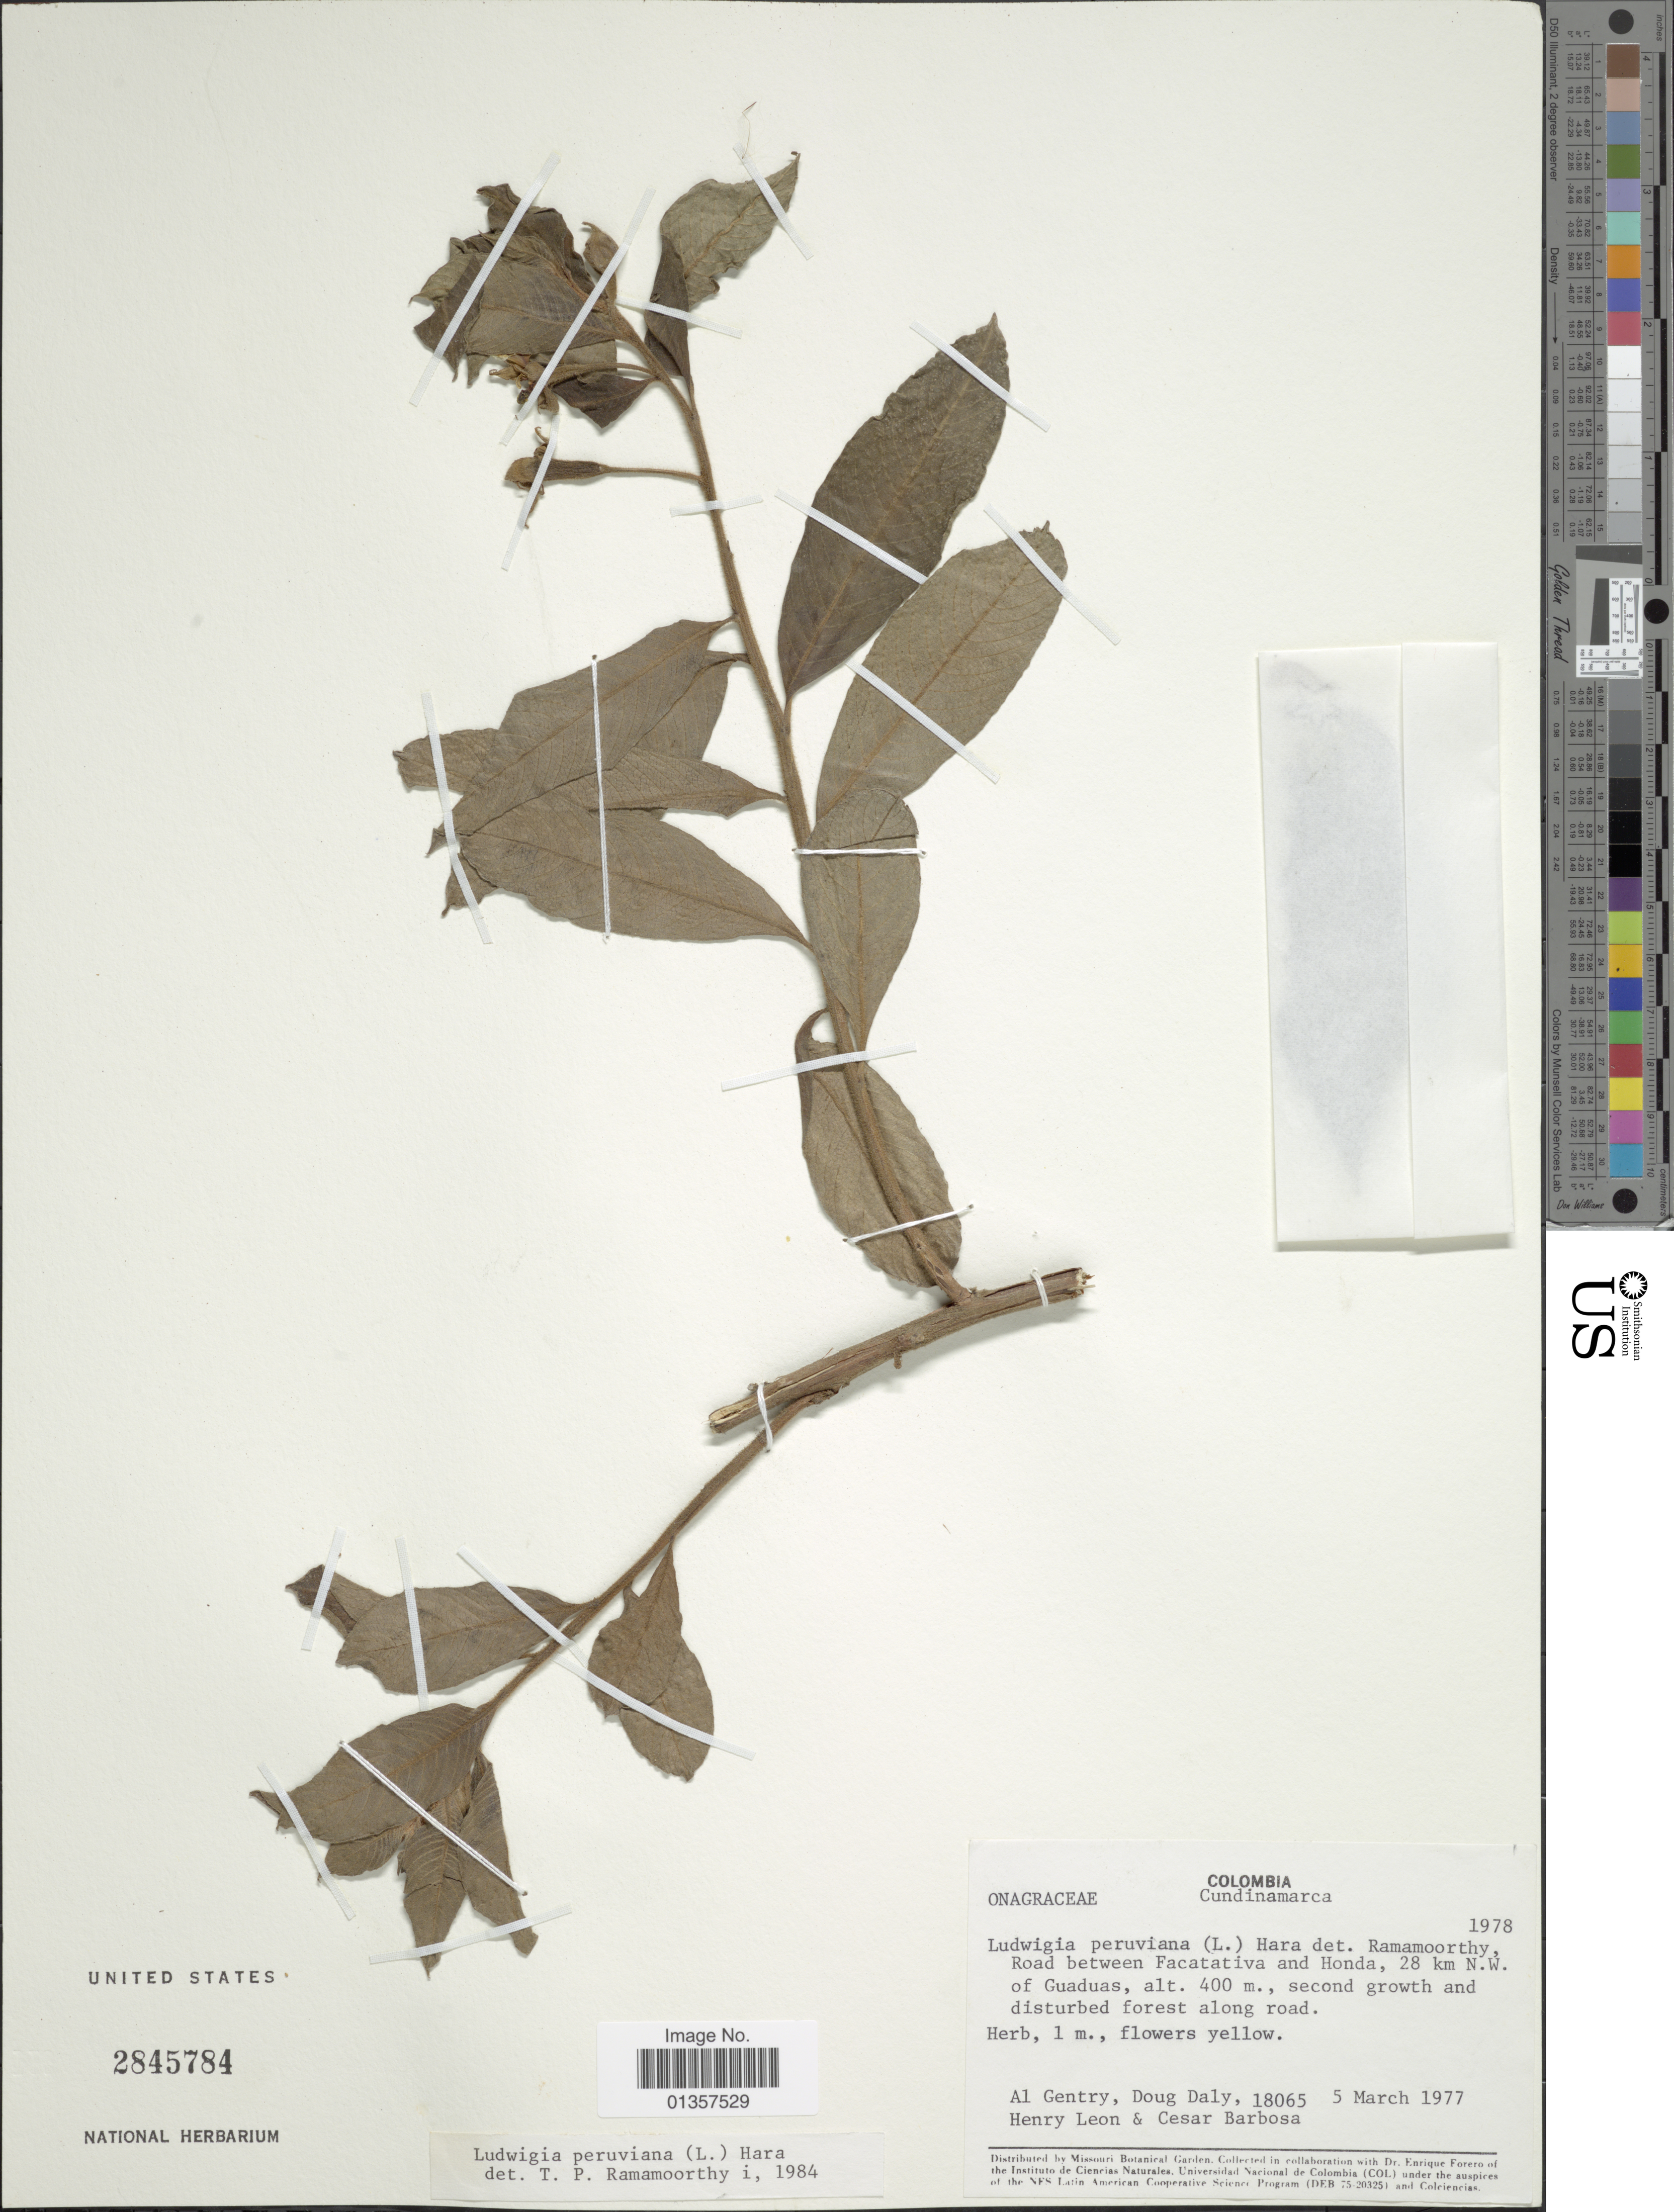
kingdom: Plantae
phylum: Tracheophyta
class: Magnoliopsida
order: Myrtales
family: Onagraceae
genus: Ludwigia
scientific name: Ludwigia peruviana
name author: (L.) H. Hara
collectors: A. H. Gentry, D. C. Daly, Henry Leon & C. E. Barbosa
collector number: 18065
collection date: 1977-03-05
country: Colombia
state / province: Cundinamarca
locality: Road between Facatativa and Hondo, 28 km N.W. of Guadas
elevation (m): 400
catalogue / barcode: US 2845784